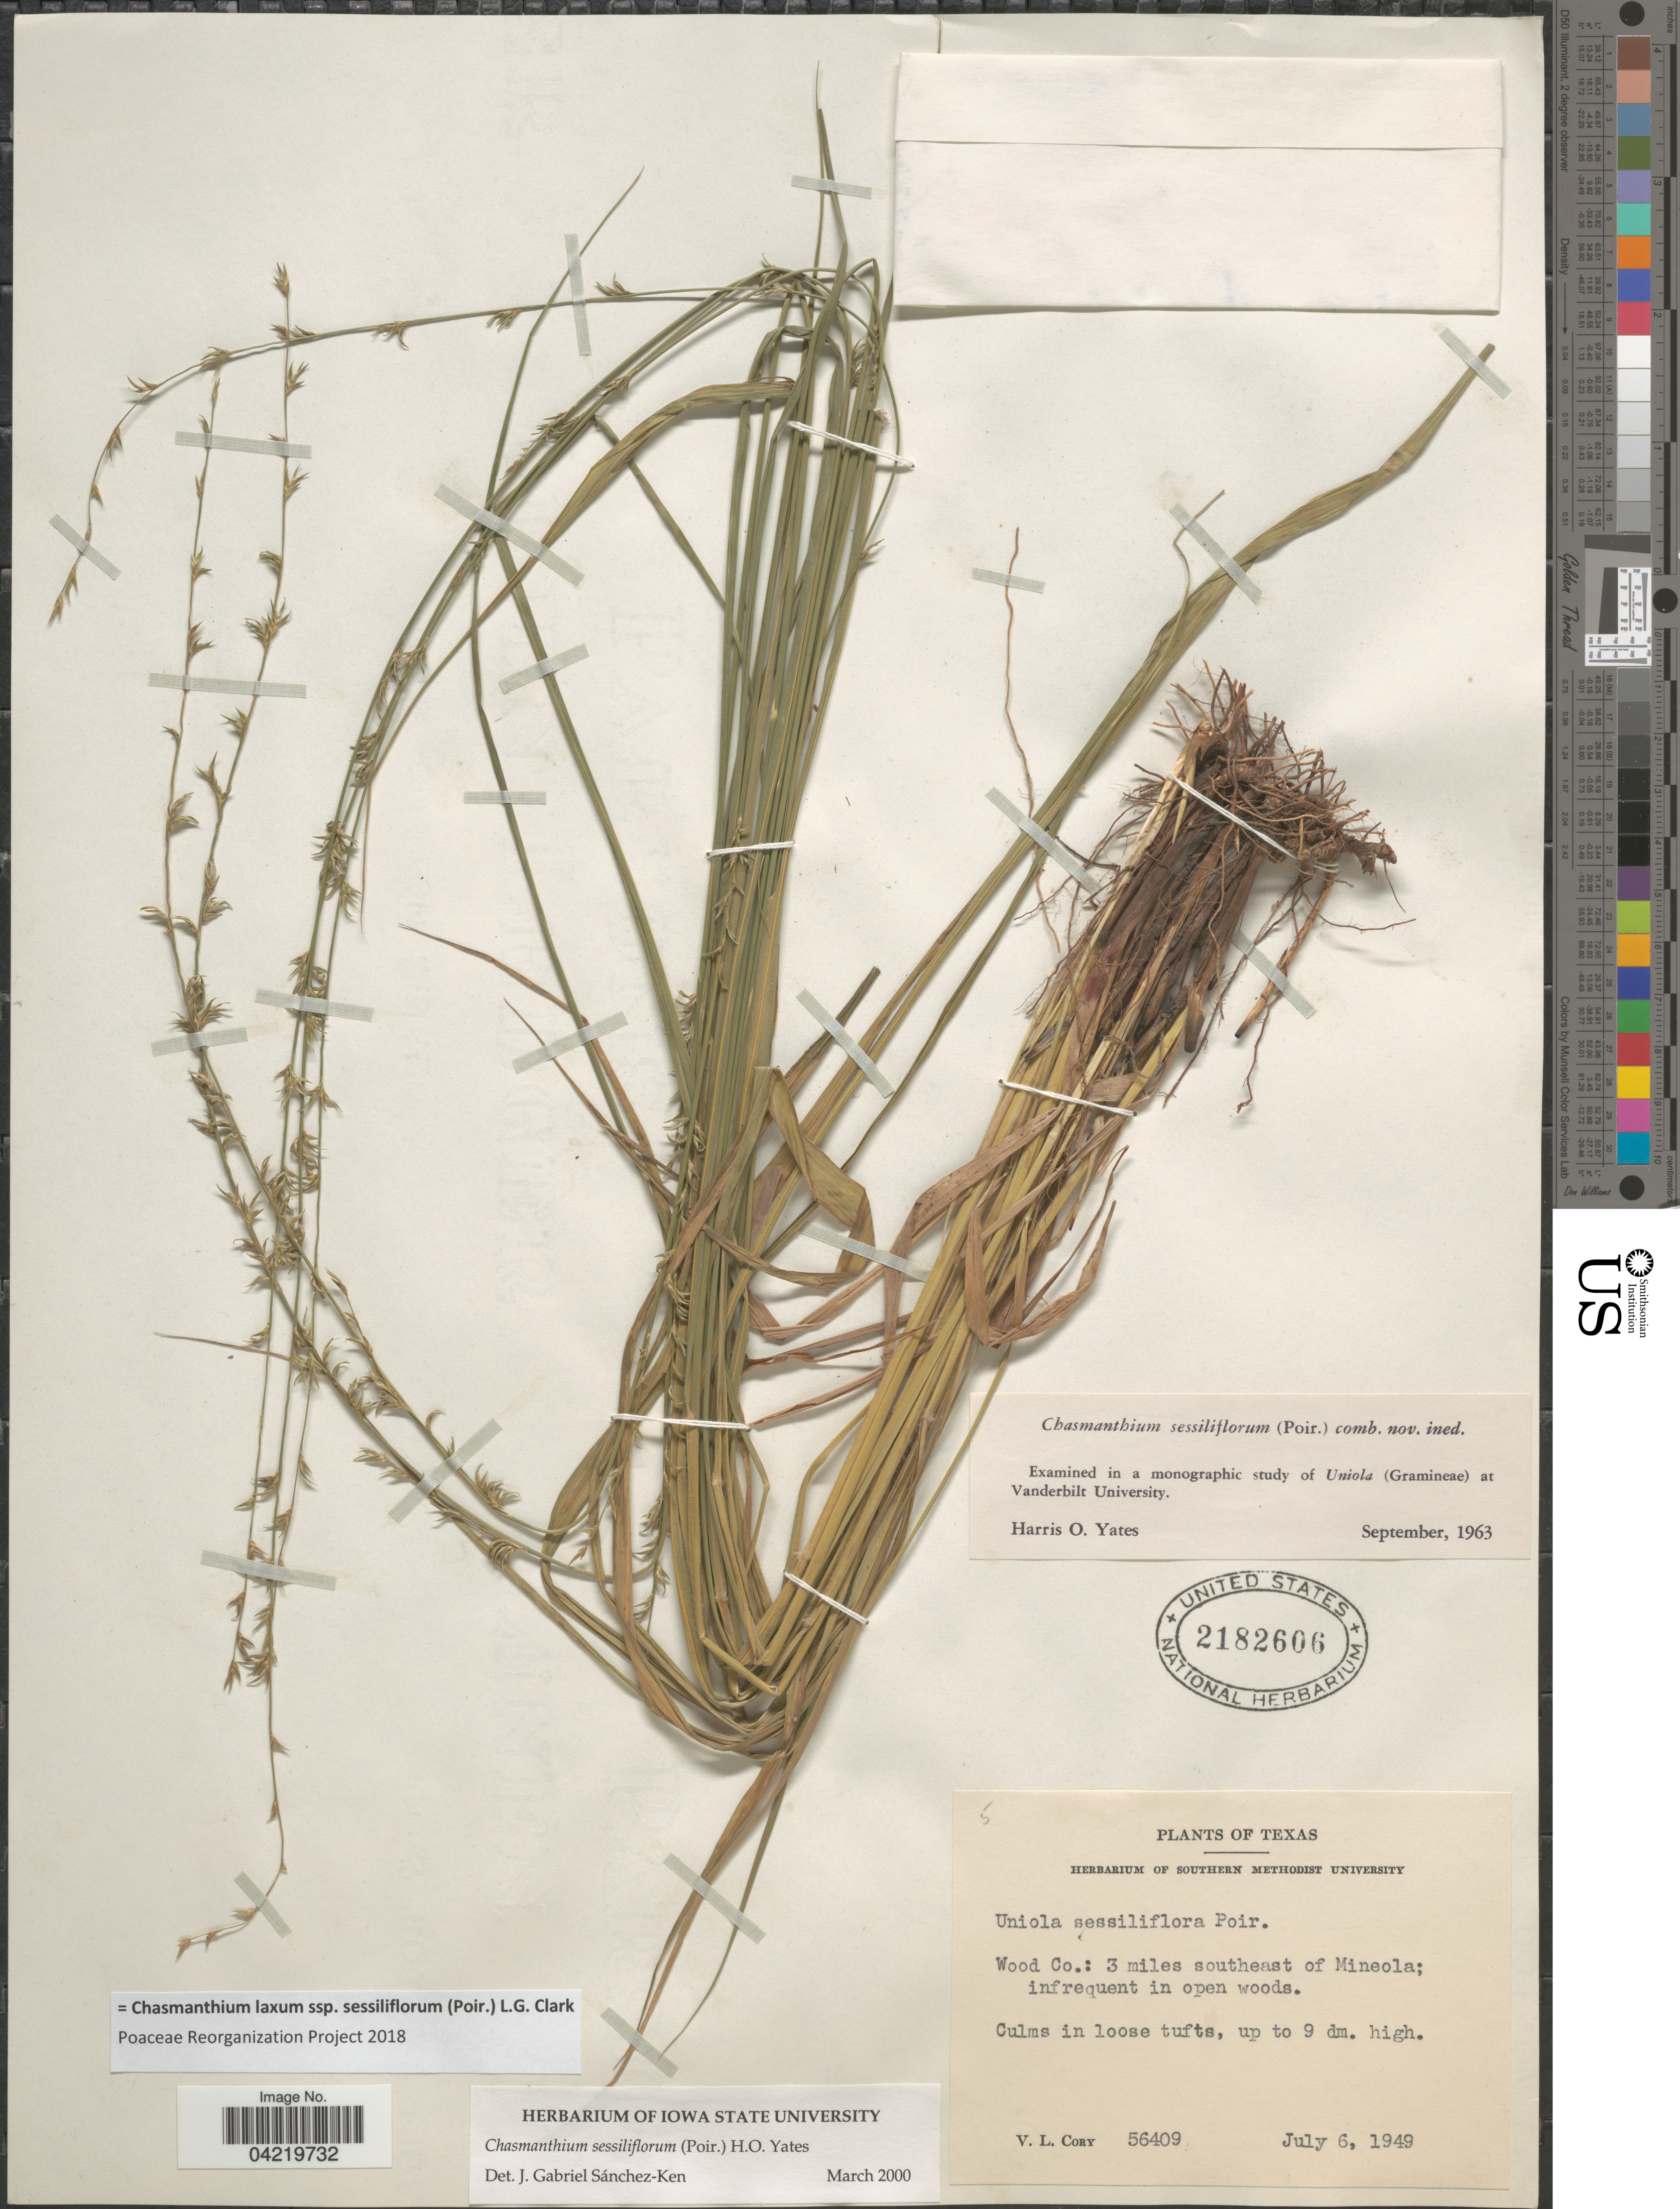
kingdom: Plantae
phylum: Tracheophyta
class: Liliopsida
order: Poales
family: Poaceae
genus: Chasmanthium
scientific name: Chasmanthium laxum subsp. sessiliflorum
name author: (L.) H.O. Yates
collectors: V. Cory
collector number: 56409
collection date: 1949-07-06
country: United States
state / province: Texas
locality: Wood Co.: 3 miles southeast of Mineola; infrequent in open woods.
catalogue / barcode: US 2182606